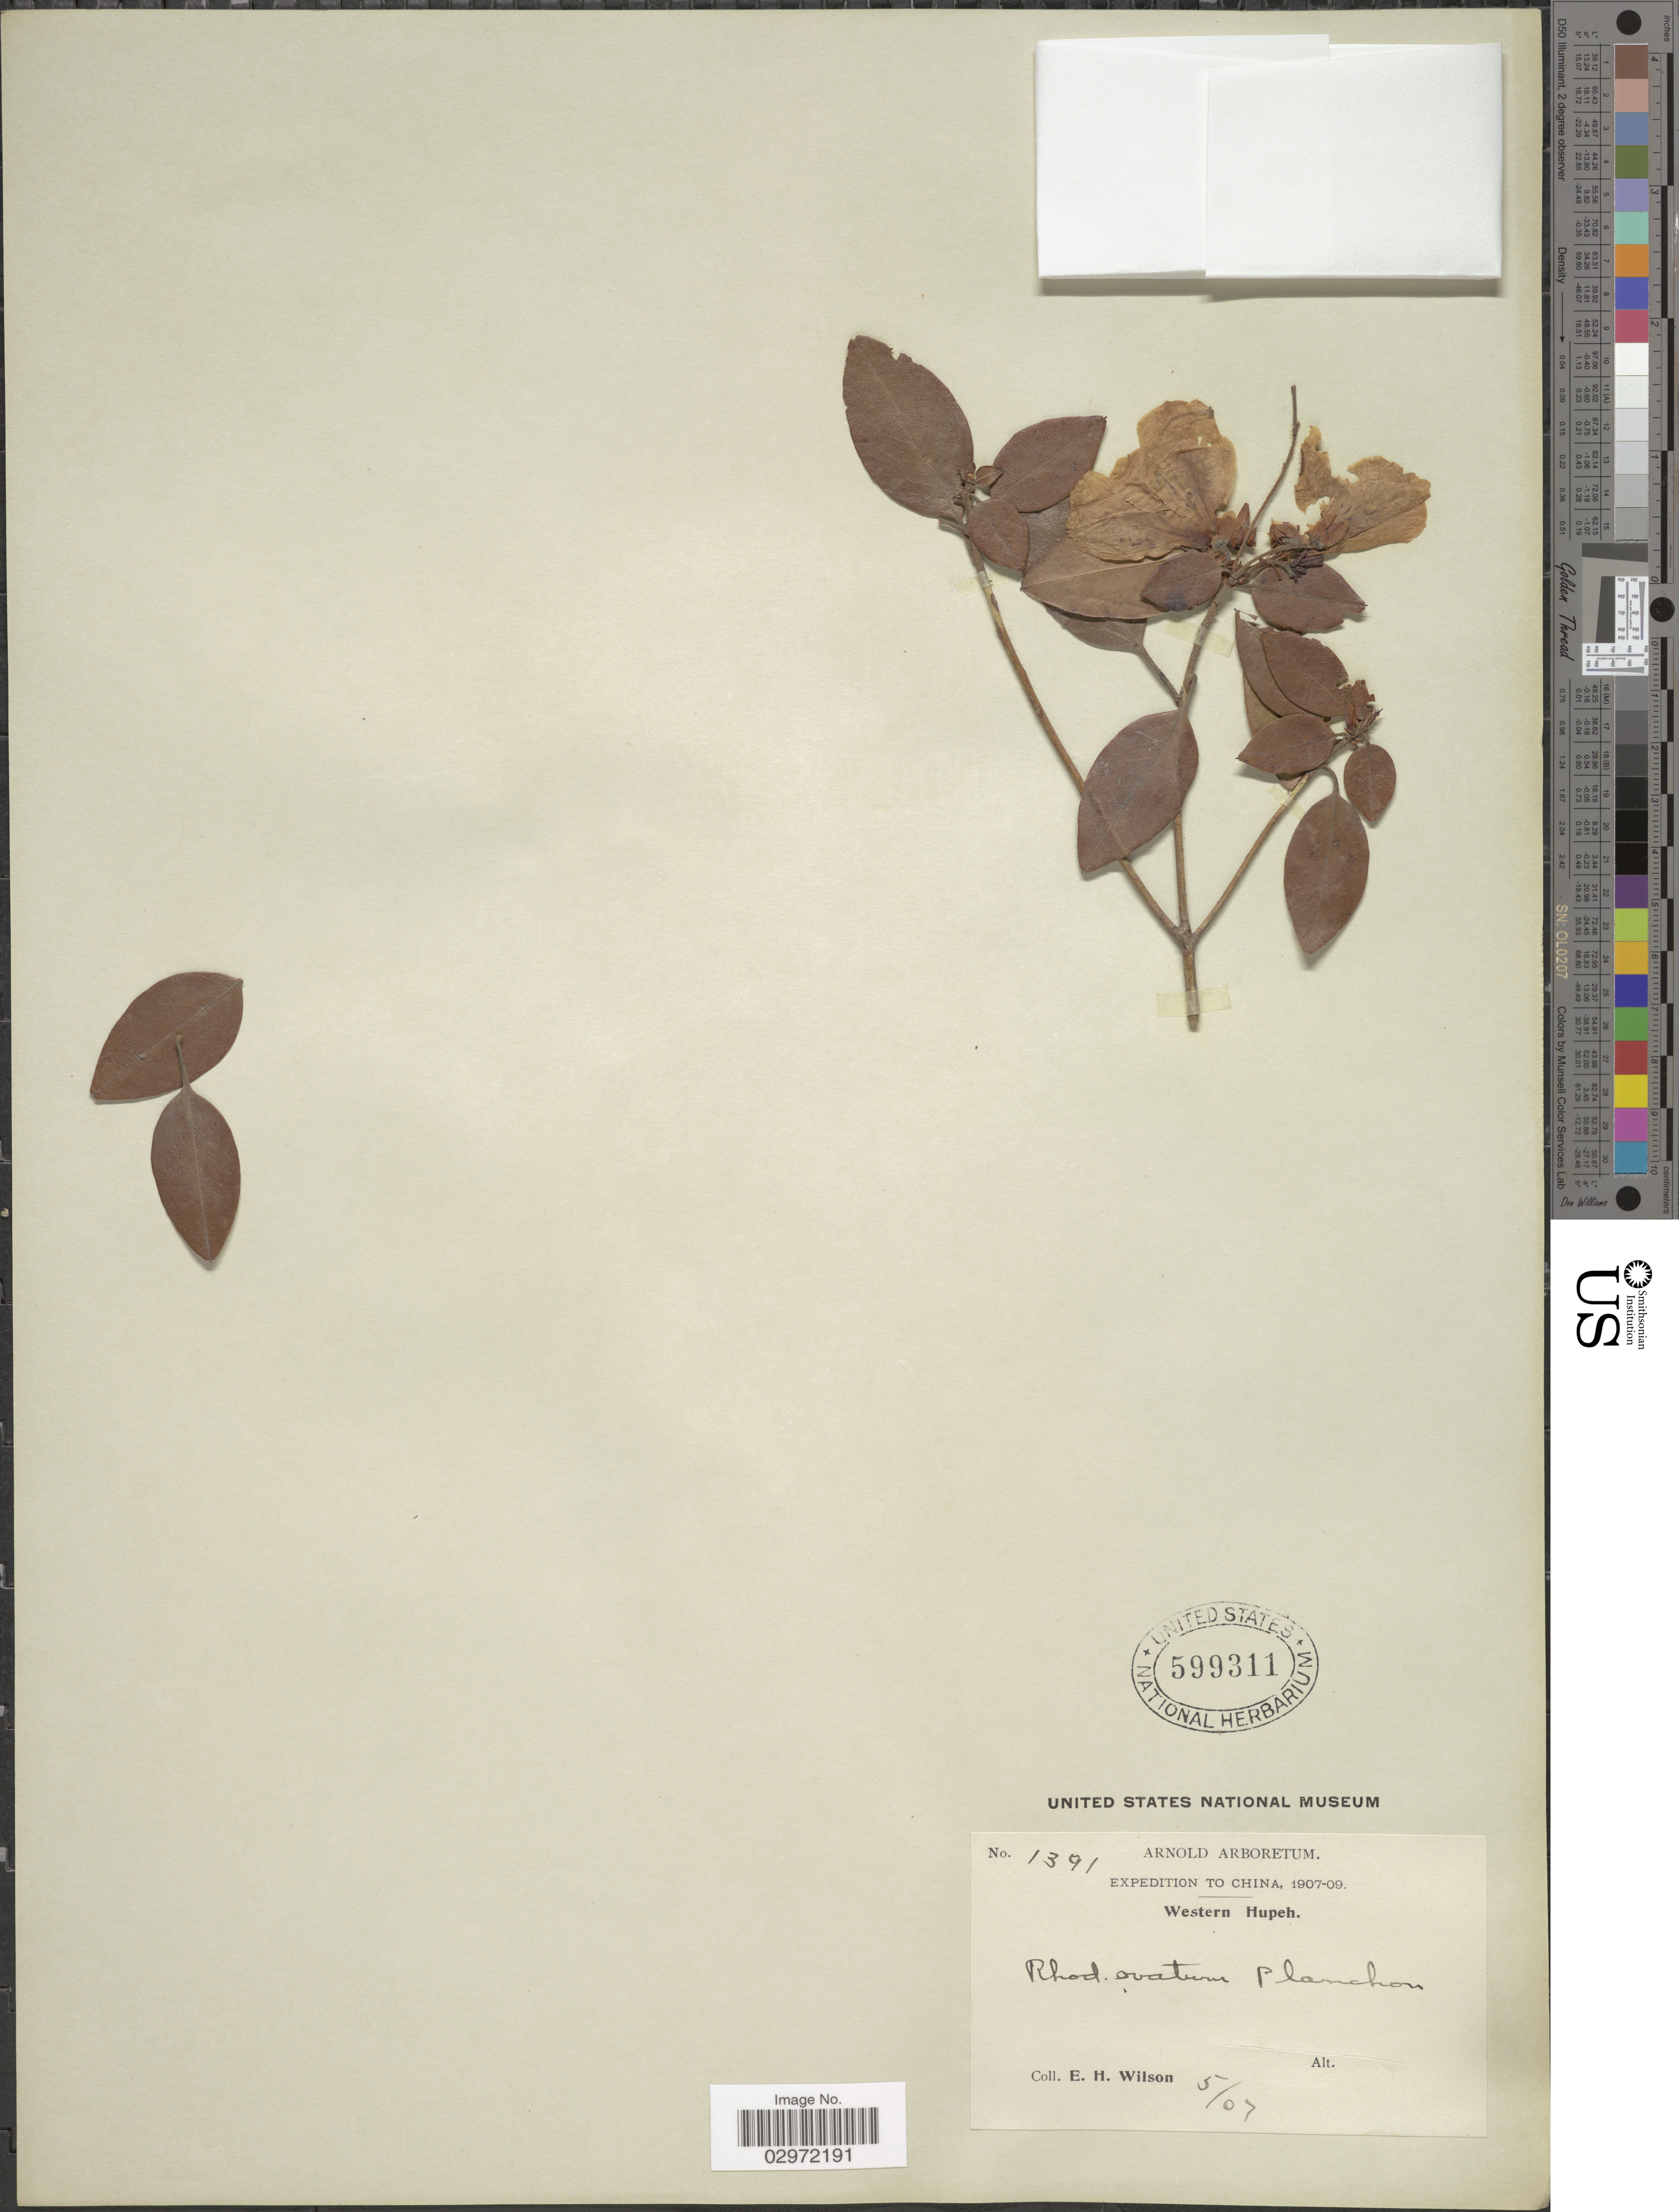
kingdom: Plantae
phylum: Tracheophyta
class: Magnoliopsida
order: Ericales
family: Ericaceae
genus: Rhododendron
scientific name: Rhododendron ovatum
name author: (Lindl.) Planch. ex Maxim.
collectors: E. Wilson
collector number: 1391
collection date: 1907-05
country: China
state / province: Hubei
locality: Western Hupeh.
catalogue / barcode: US 599311